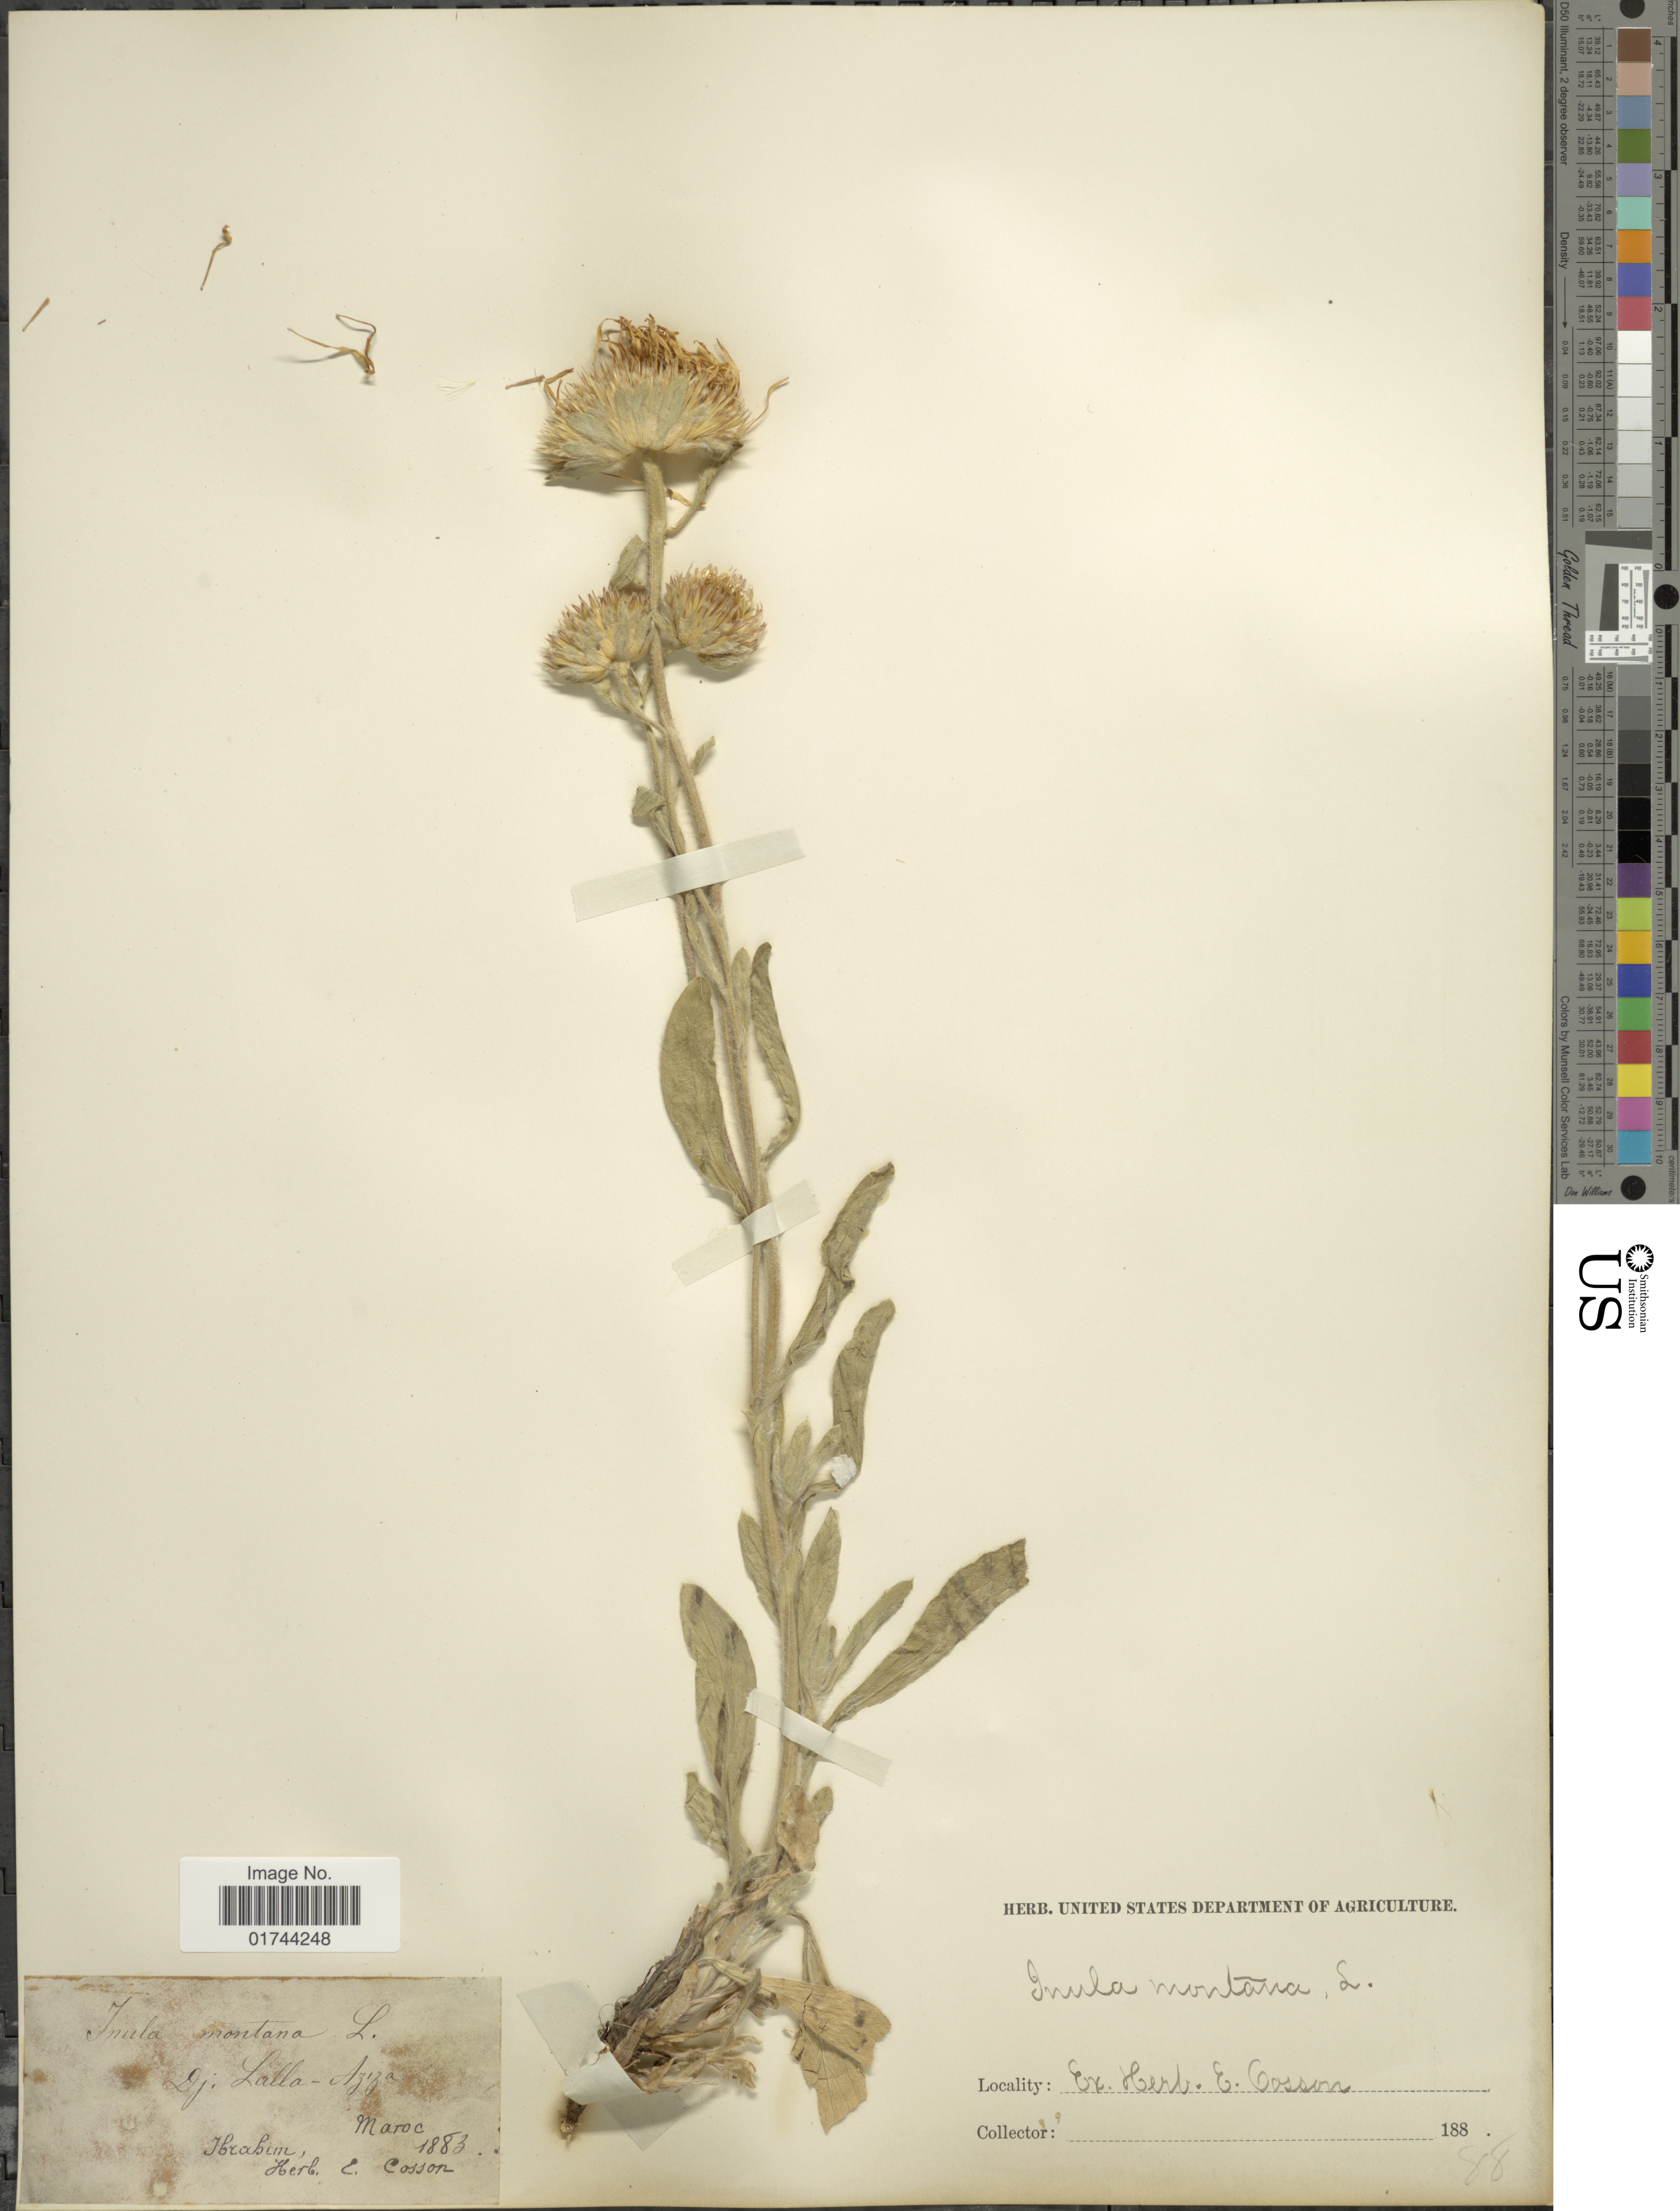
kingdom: Plantae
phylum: Tracheophyta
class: Magnoliopsida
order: Asterales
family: Asteraceae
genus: Inula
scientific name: Inula montana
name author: L.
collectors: -. Ibrahim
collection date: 1883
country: Morocco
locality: Maroc